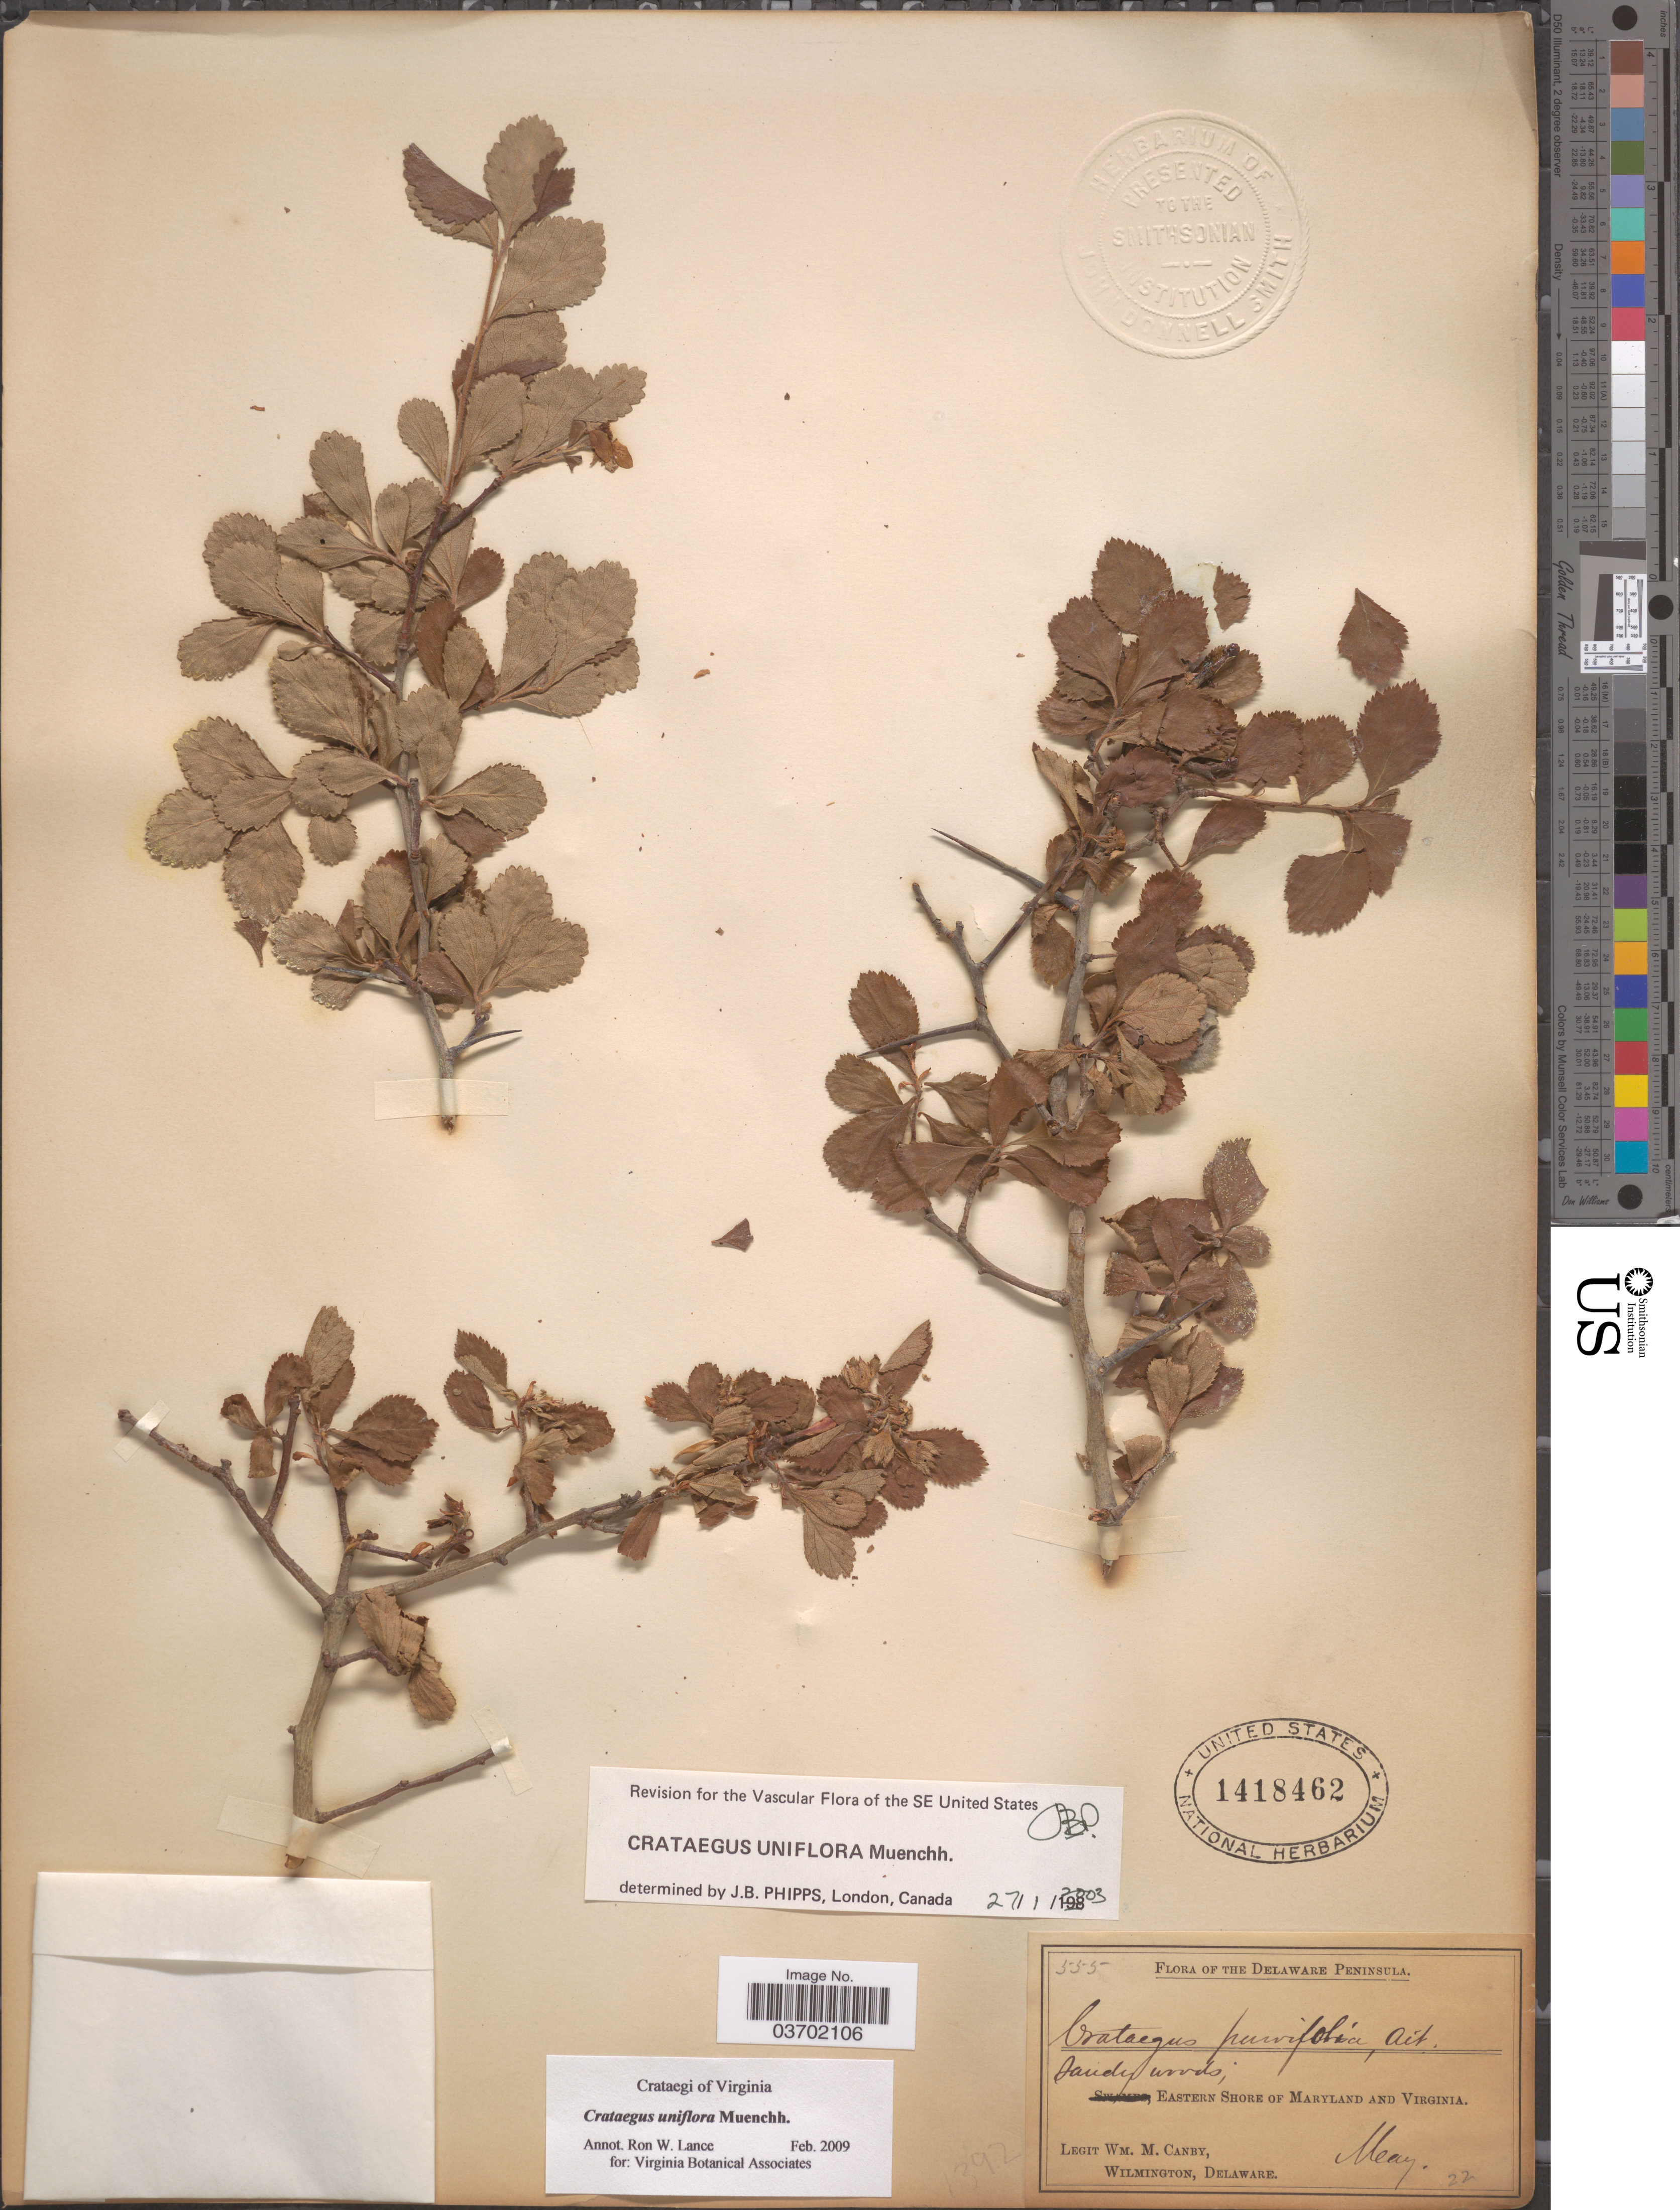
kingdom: Plantae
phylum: Tracheophyta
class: Magnoliopsida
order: Rosales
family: Rosaceae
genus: Crataegus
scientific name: Crataegus uniflora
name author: Münchh.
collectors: W. M. Canby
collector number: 555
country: United States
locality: Delaware Peninsula. Eastern Shore of Maryland and Virginia.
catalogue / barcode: US 1418462